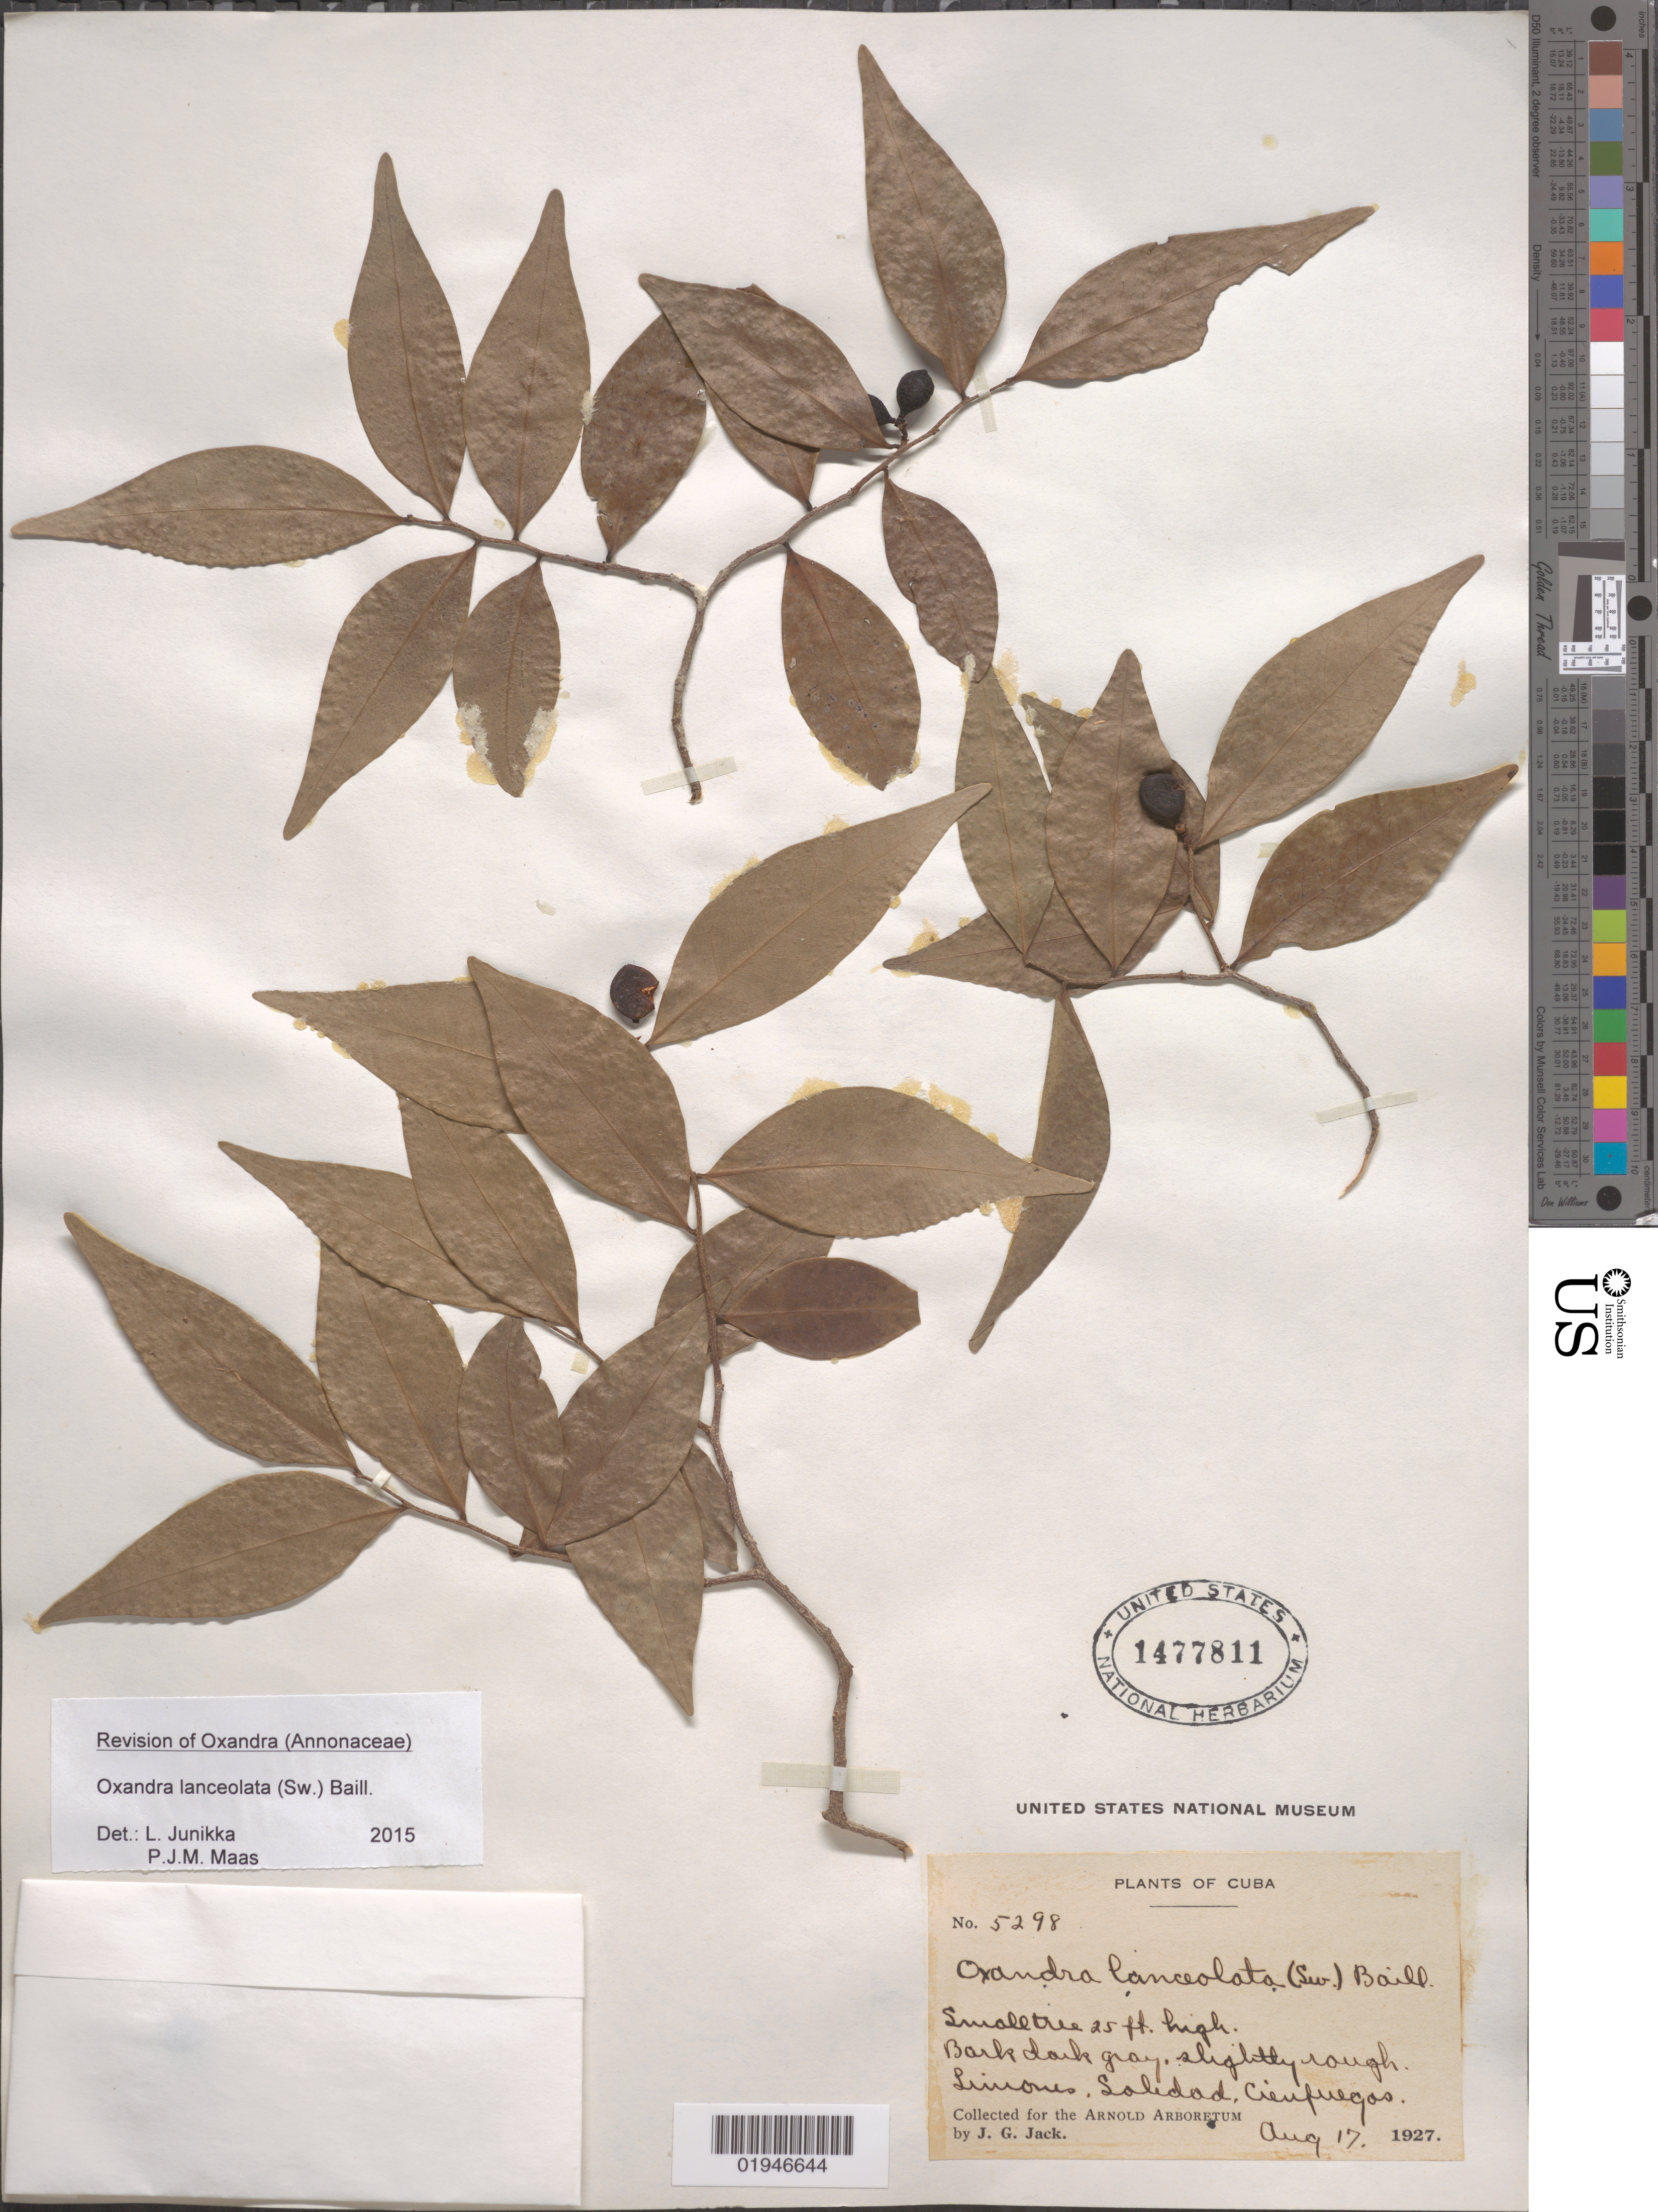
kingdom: Plantae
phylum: Tracheophyta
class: Magnoliopsida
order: Magnoliales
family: Annonaceae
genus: Oxandra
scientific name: Oxandra lanceolata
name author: (Sw.) Baill.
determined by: Maas, P. J.; Junikka, L.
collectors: J. G. Jack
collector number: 5298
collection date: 1927-08-17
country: Cuba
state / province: Cienfuegos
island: Cuba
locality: Limones, Soledad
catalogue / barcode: US 1477811